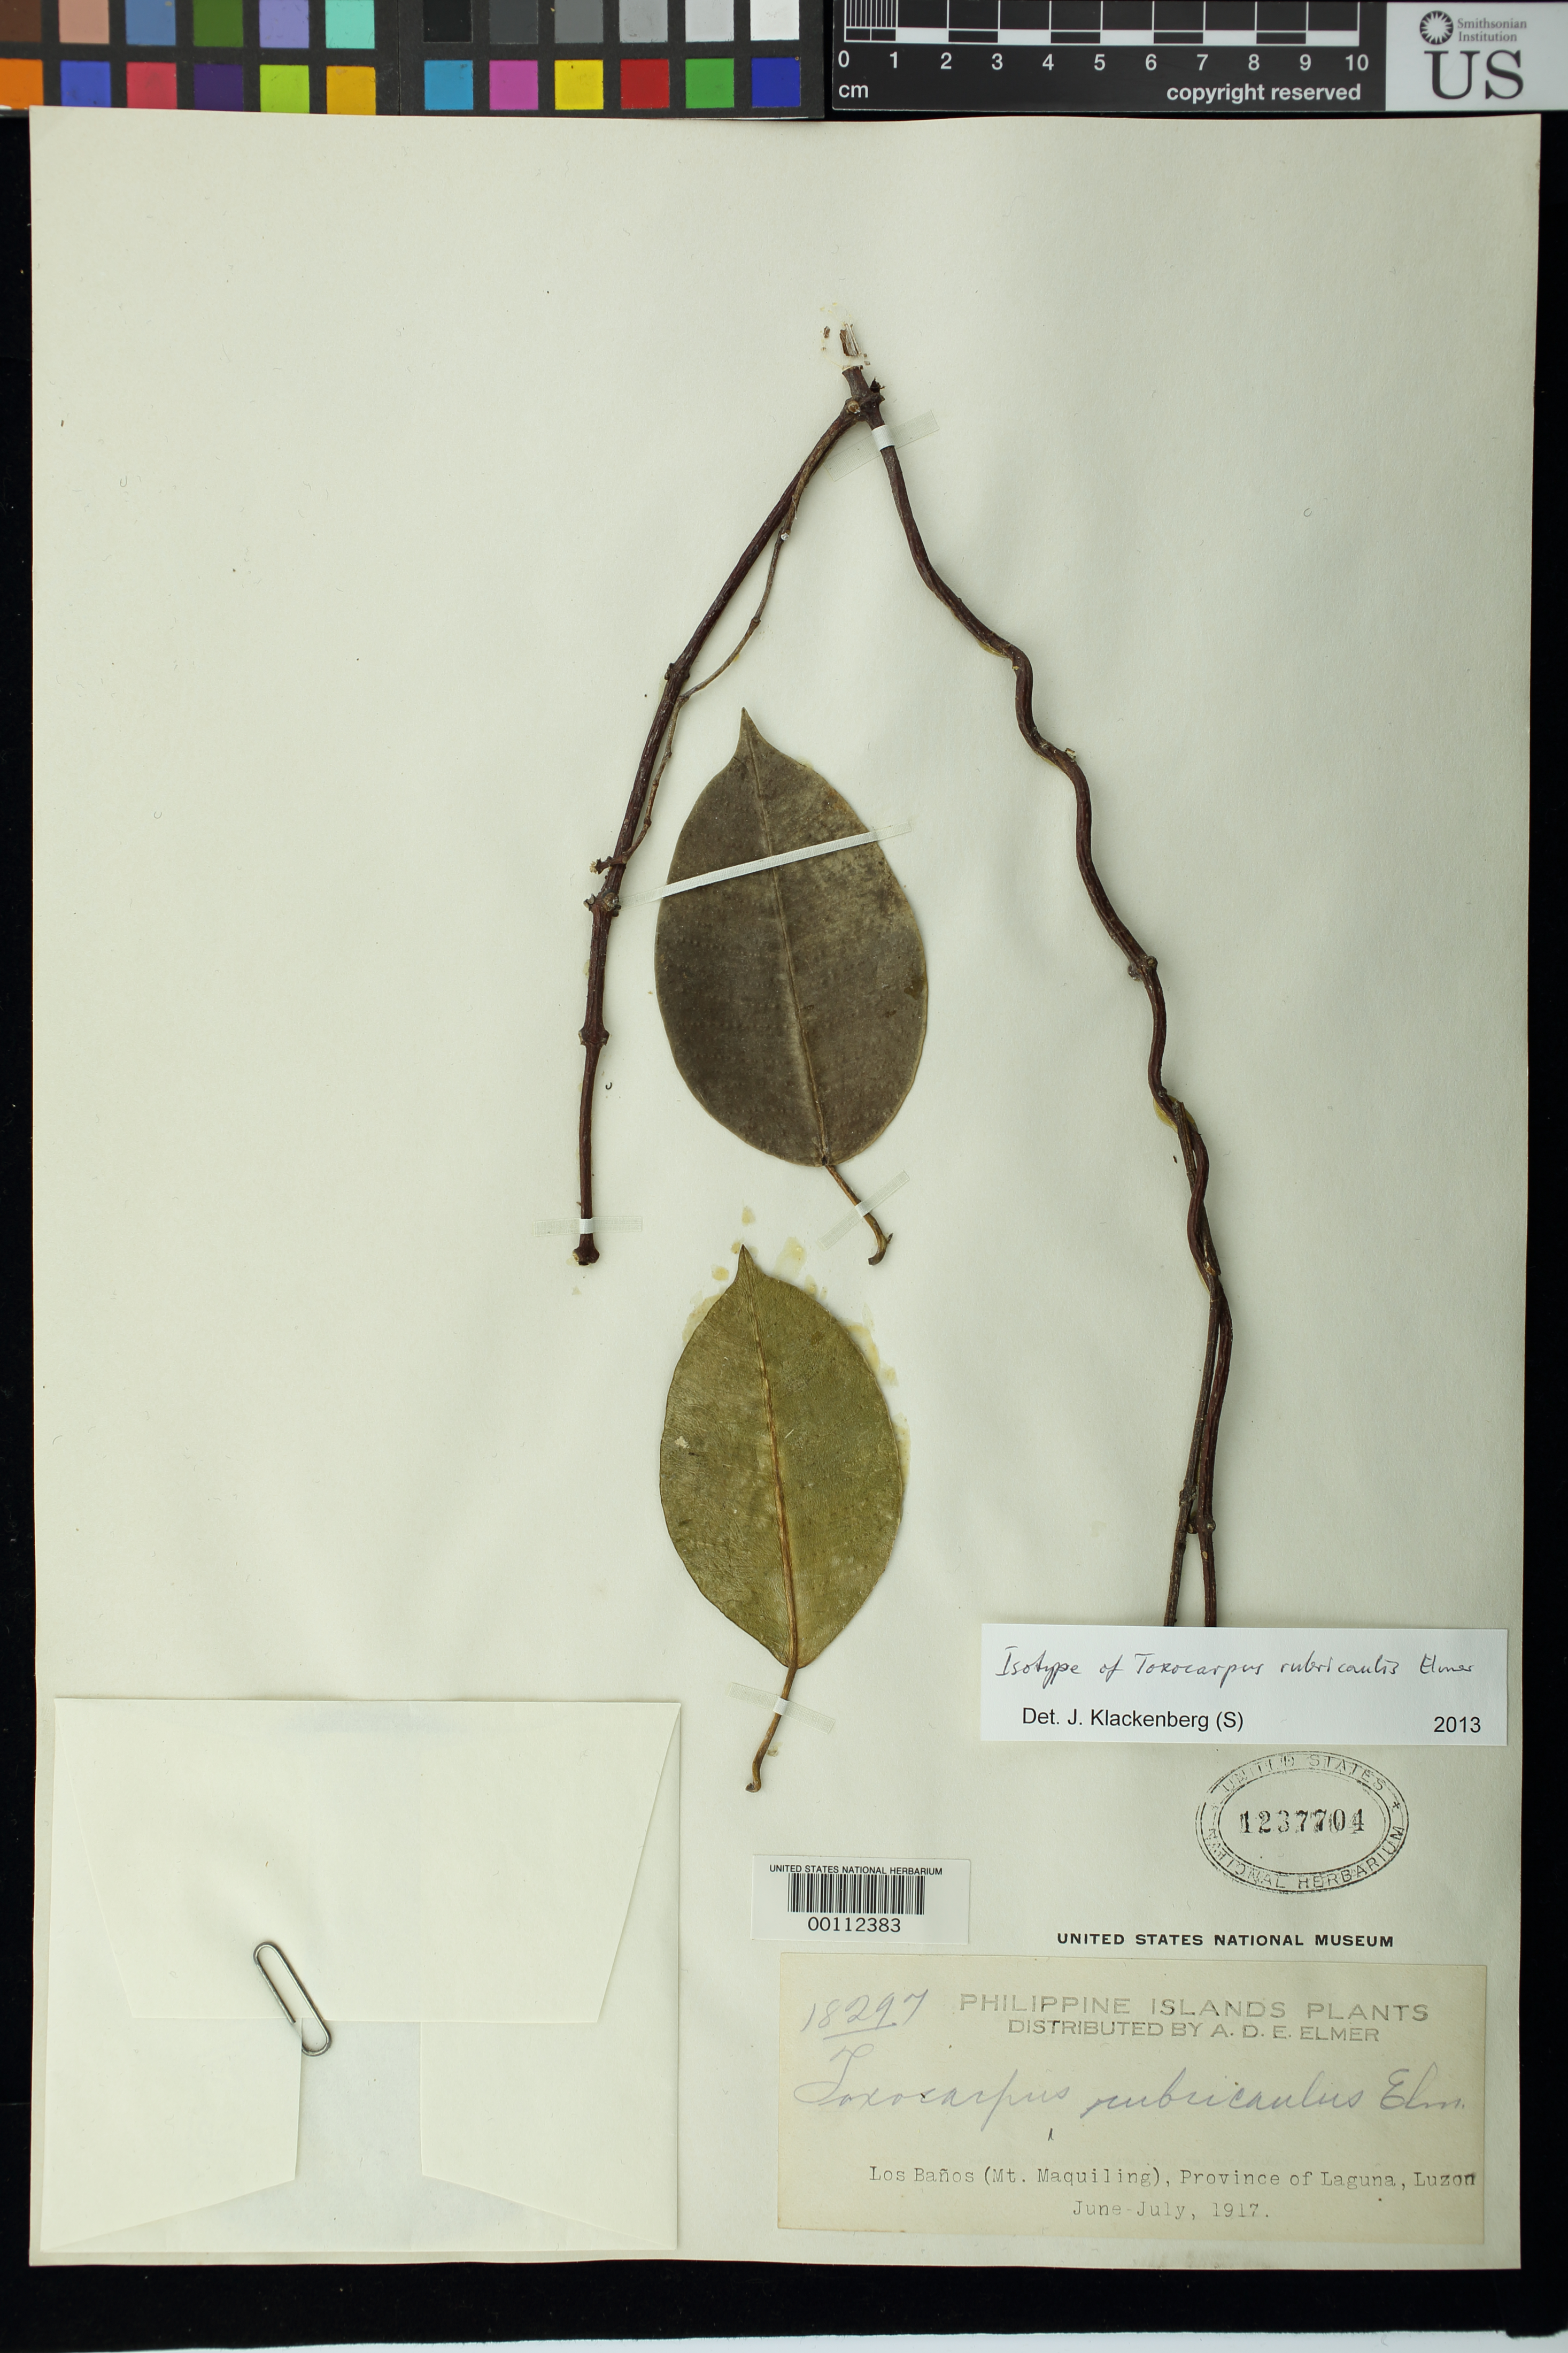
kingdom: Plantae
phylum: Tracheophyta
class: Magnoliopsida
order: Gentianales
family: Apocynaceae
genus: Toxocarpus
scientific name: Toxocarpus rubricaulis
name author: Elmer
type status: Isotype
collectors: A. D. E. Elmer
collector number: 18297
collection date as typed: Jun 1917 to -- Jul 1917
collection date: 1917-06/1917-07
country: Philippines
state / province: Calabarzon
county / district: Laguna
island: Luzon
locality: Las Baños (Mt. Maquiling), Province of Laguna, Luzon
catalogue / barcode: US 1237704